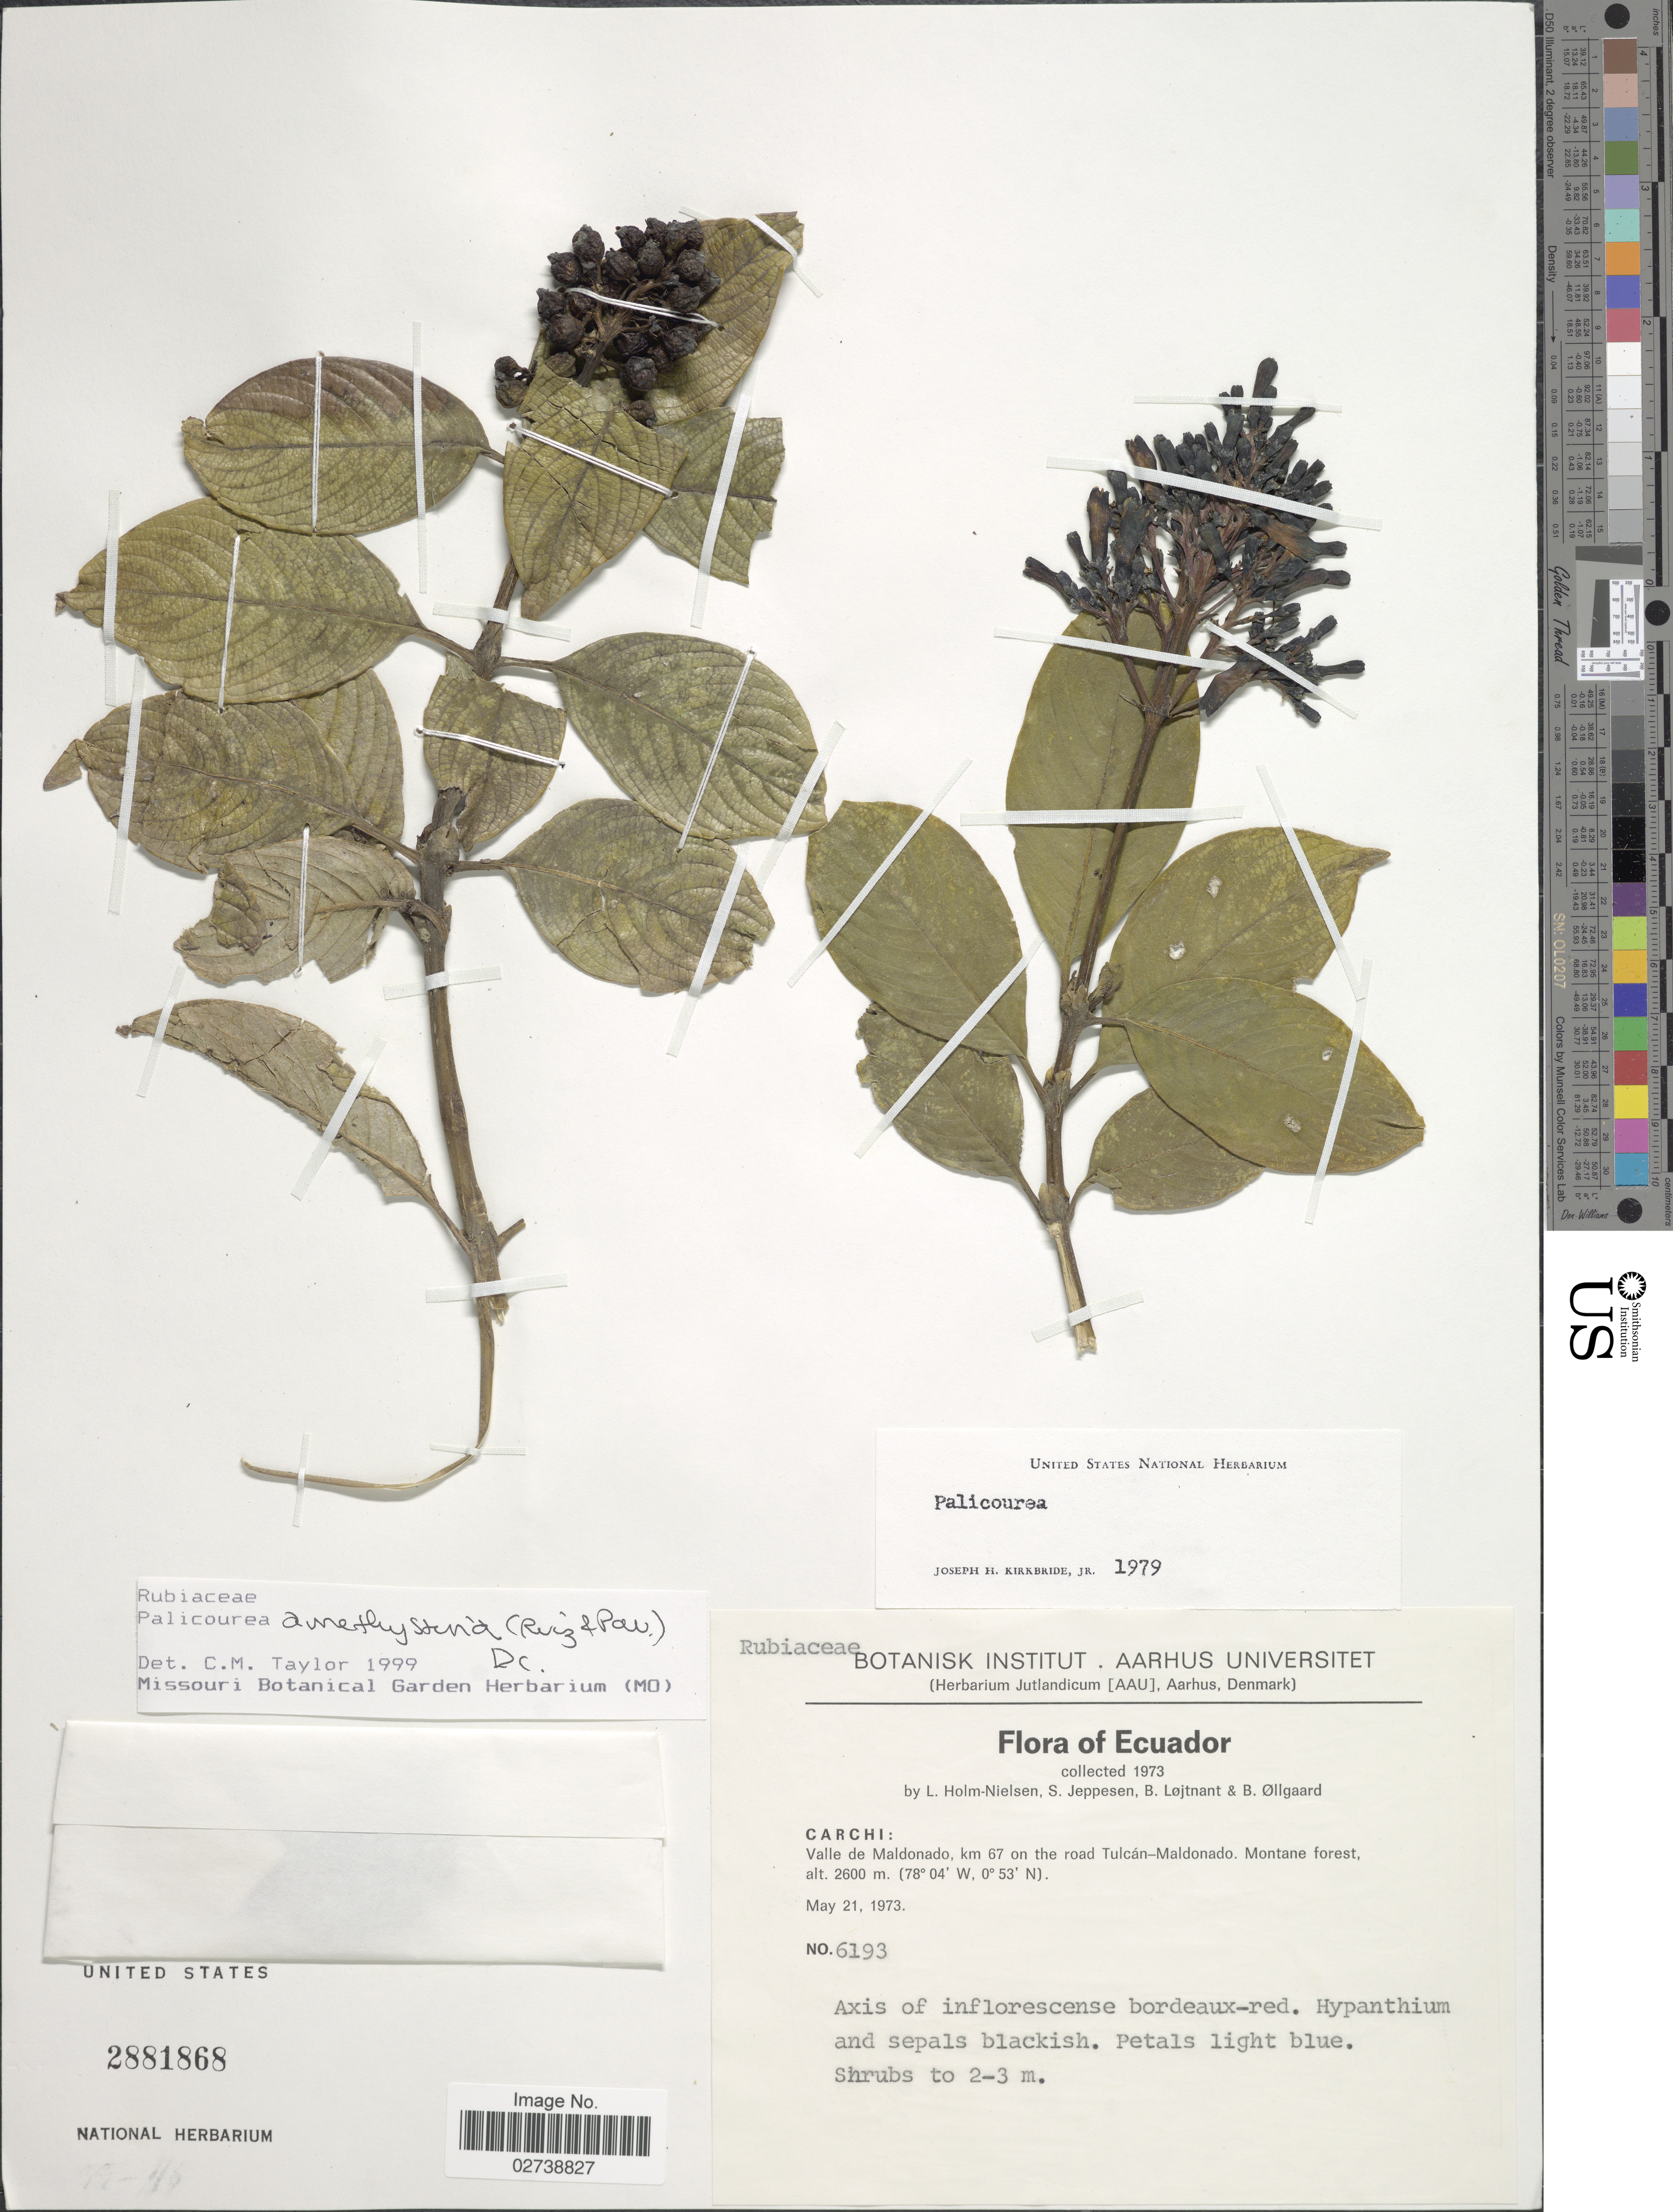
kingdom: Plantae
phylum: Tracheophyta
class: Magnoliopsida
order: Gentianales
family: Rubiaceae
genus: Palicourea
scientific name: Palicourea amethystina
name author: (Ruiz & Pav.) DC.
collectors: L. Holm-Nielsen, S. Jeppesen, B. Löjtnant & B. Øllgaard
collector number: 6193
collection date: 1973-05-21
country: Ecuador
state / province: Carchi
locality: Valle de Maldonado, km 67 on the road Tulcán-Maldonado. Montane forest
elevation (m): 2600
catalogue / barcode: US 2881868